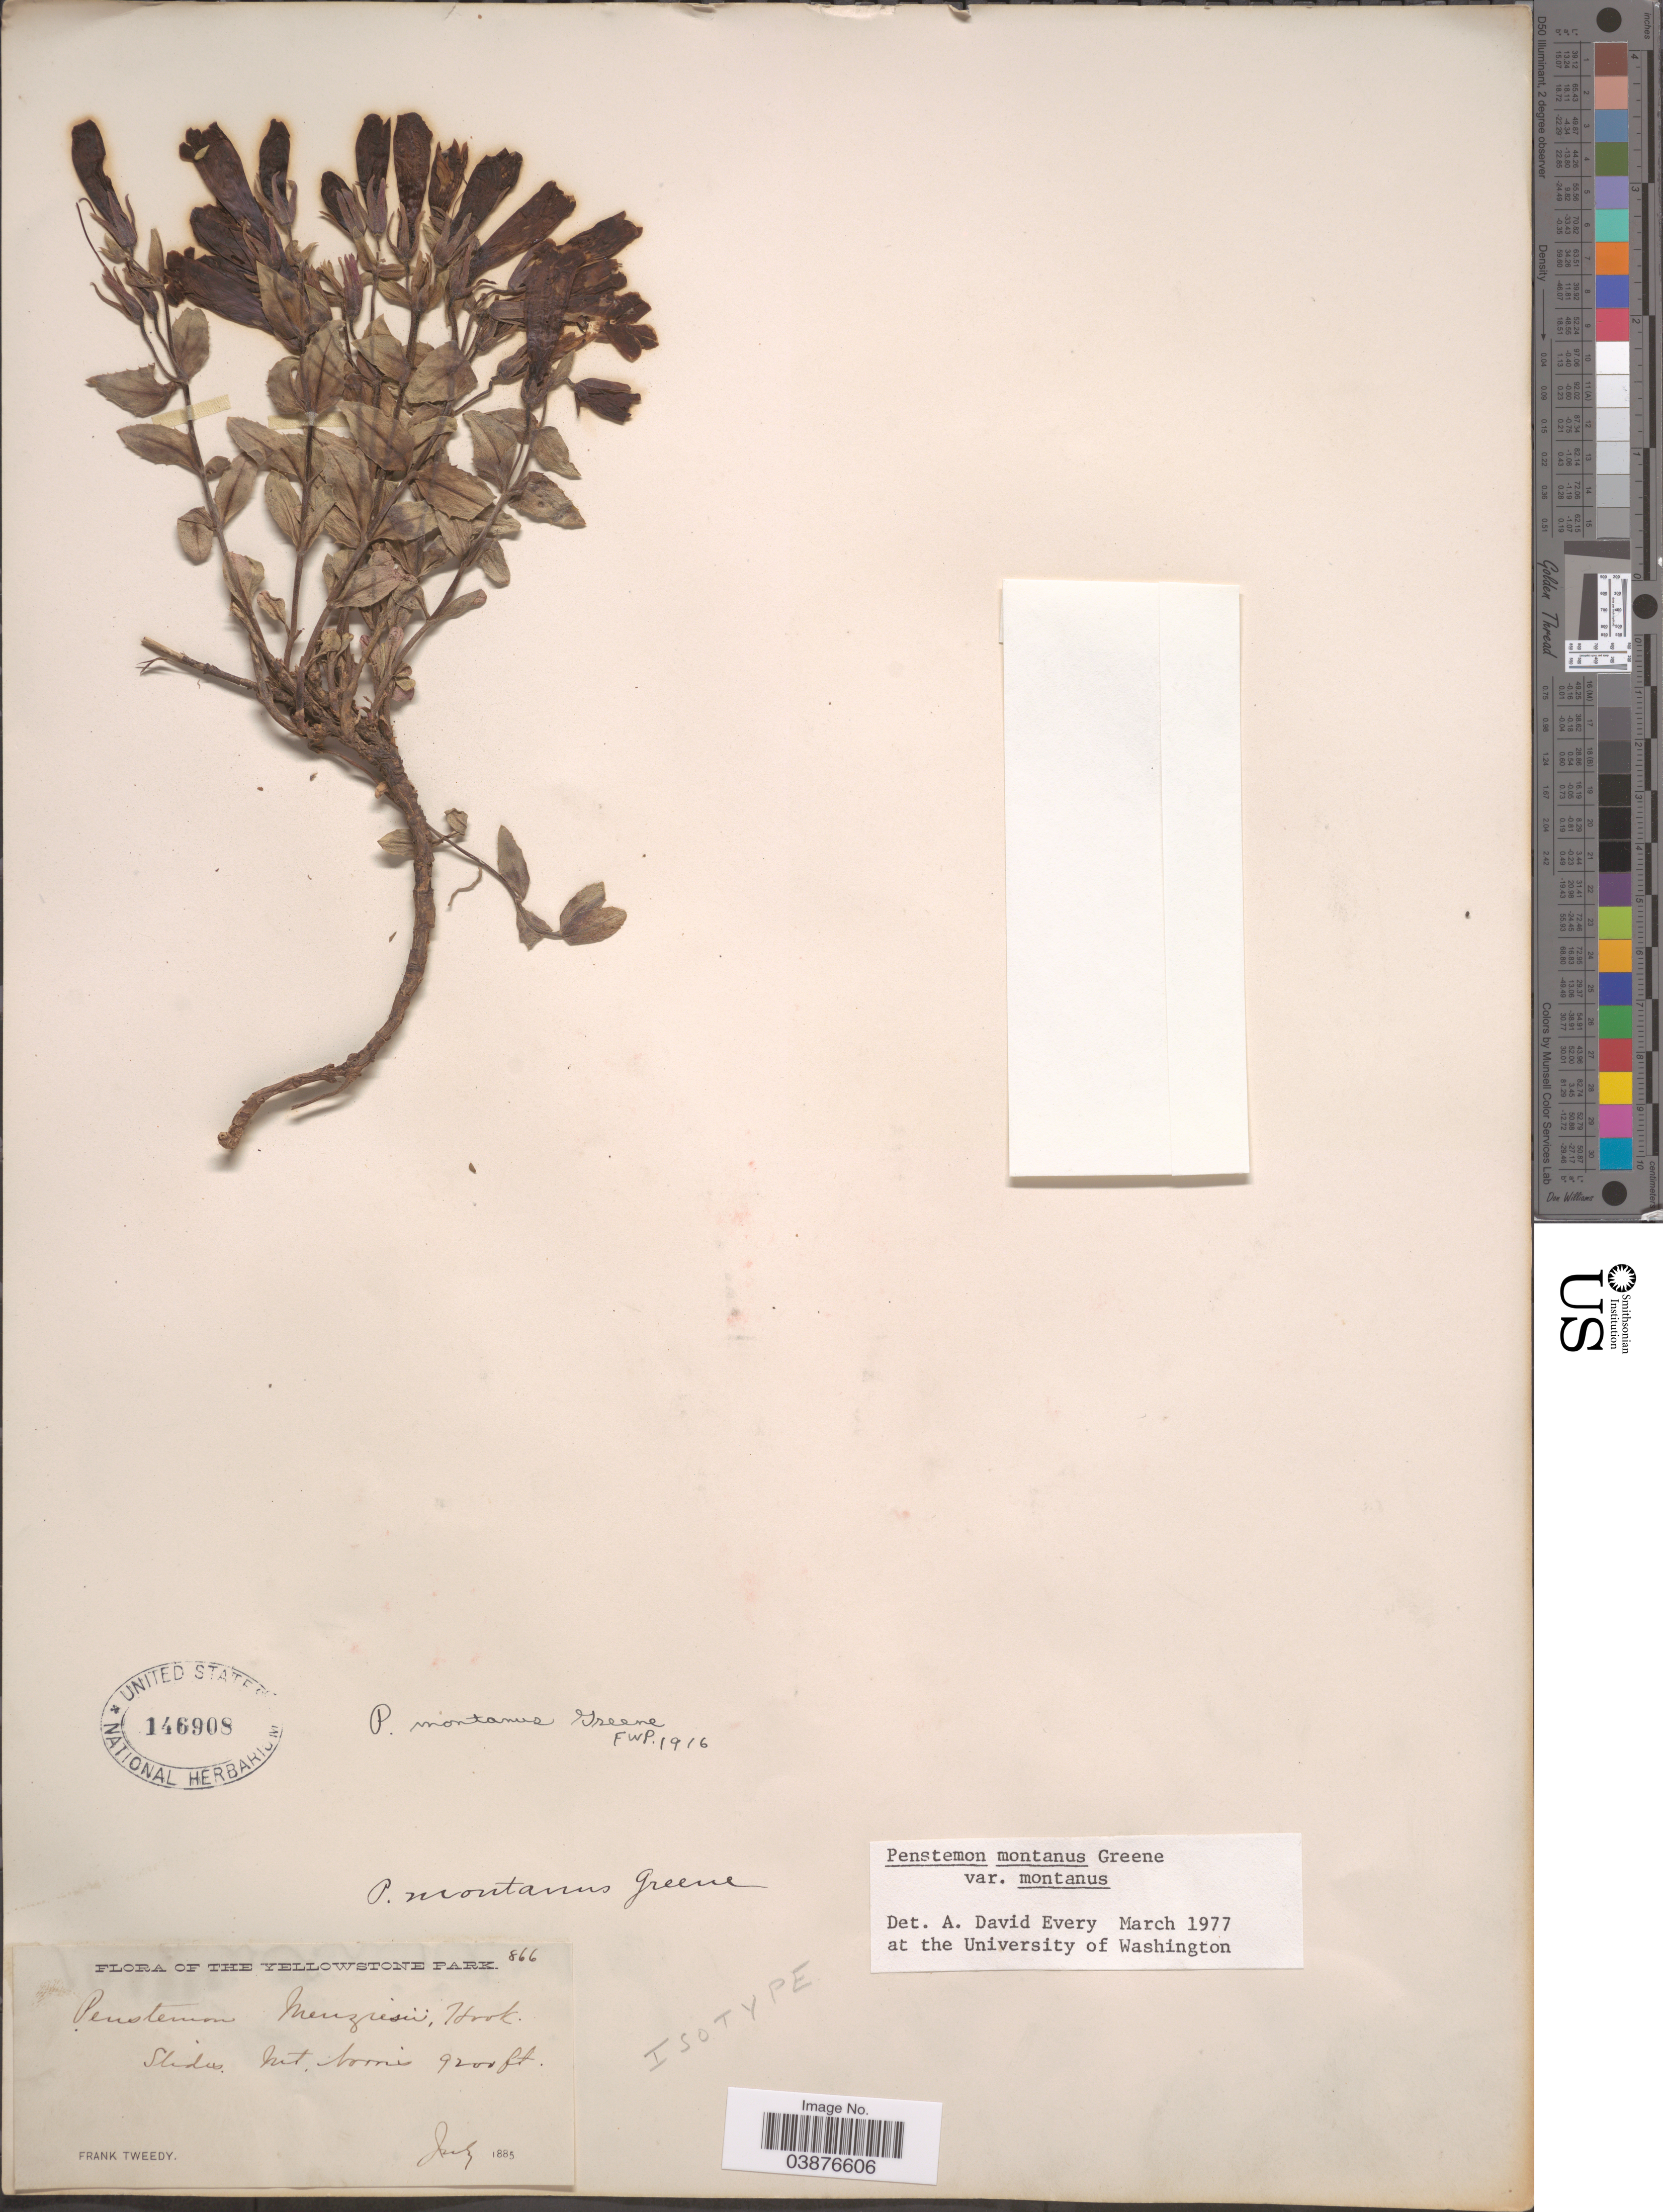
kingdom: Plantae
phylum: Tracheophyta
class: Magnoliopsida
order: Lamiales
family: Plantaginaceae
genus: Penstemon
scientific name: Penstemon montanus var. montanus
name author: Greene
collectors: F. Tweedy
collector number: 866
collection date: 1885-07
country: United States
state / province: Wyoming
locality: The Yellowstone Park. Slides Mt. Norris.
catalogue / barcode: US 146908